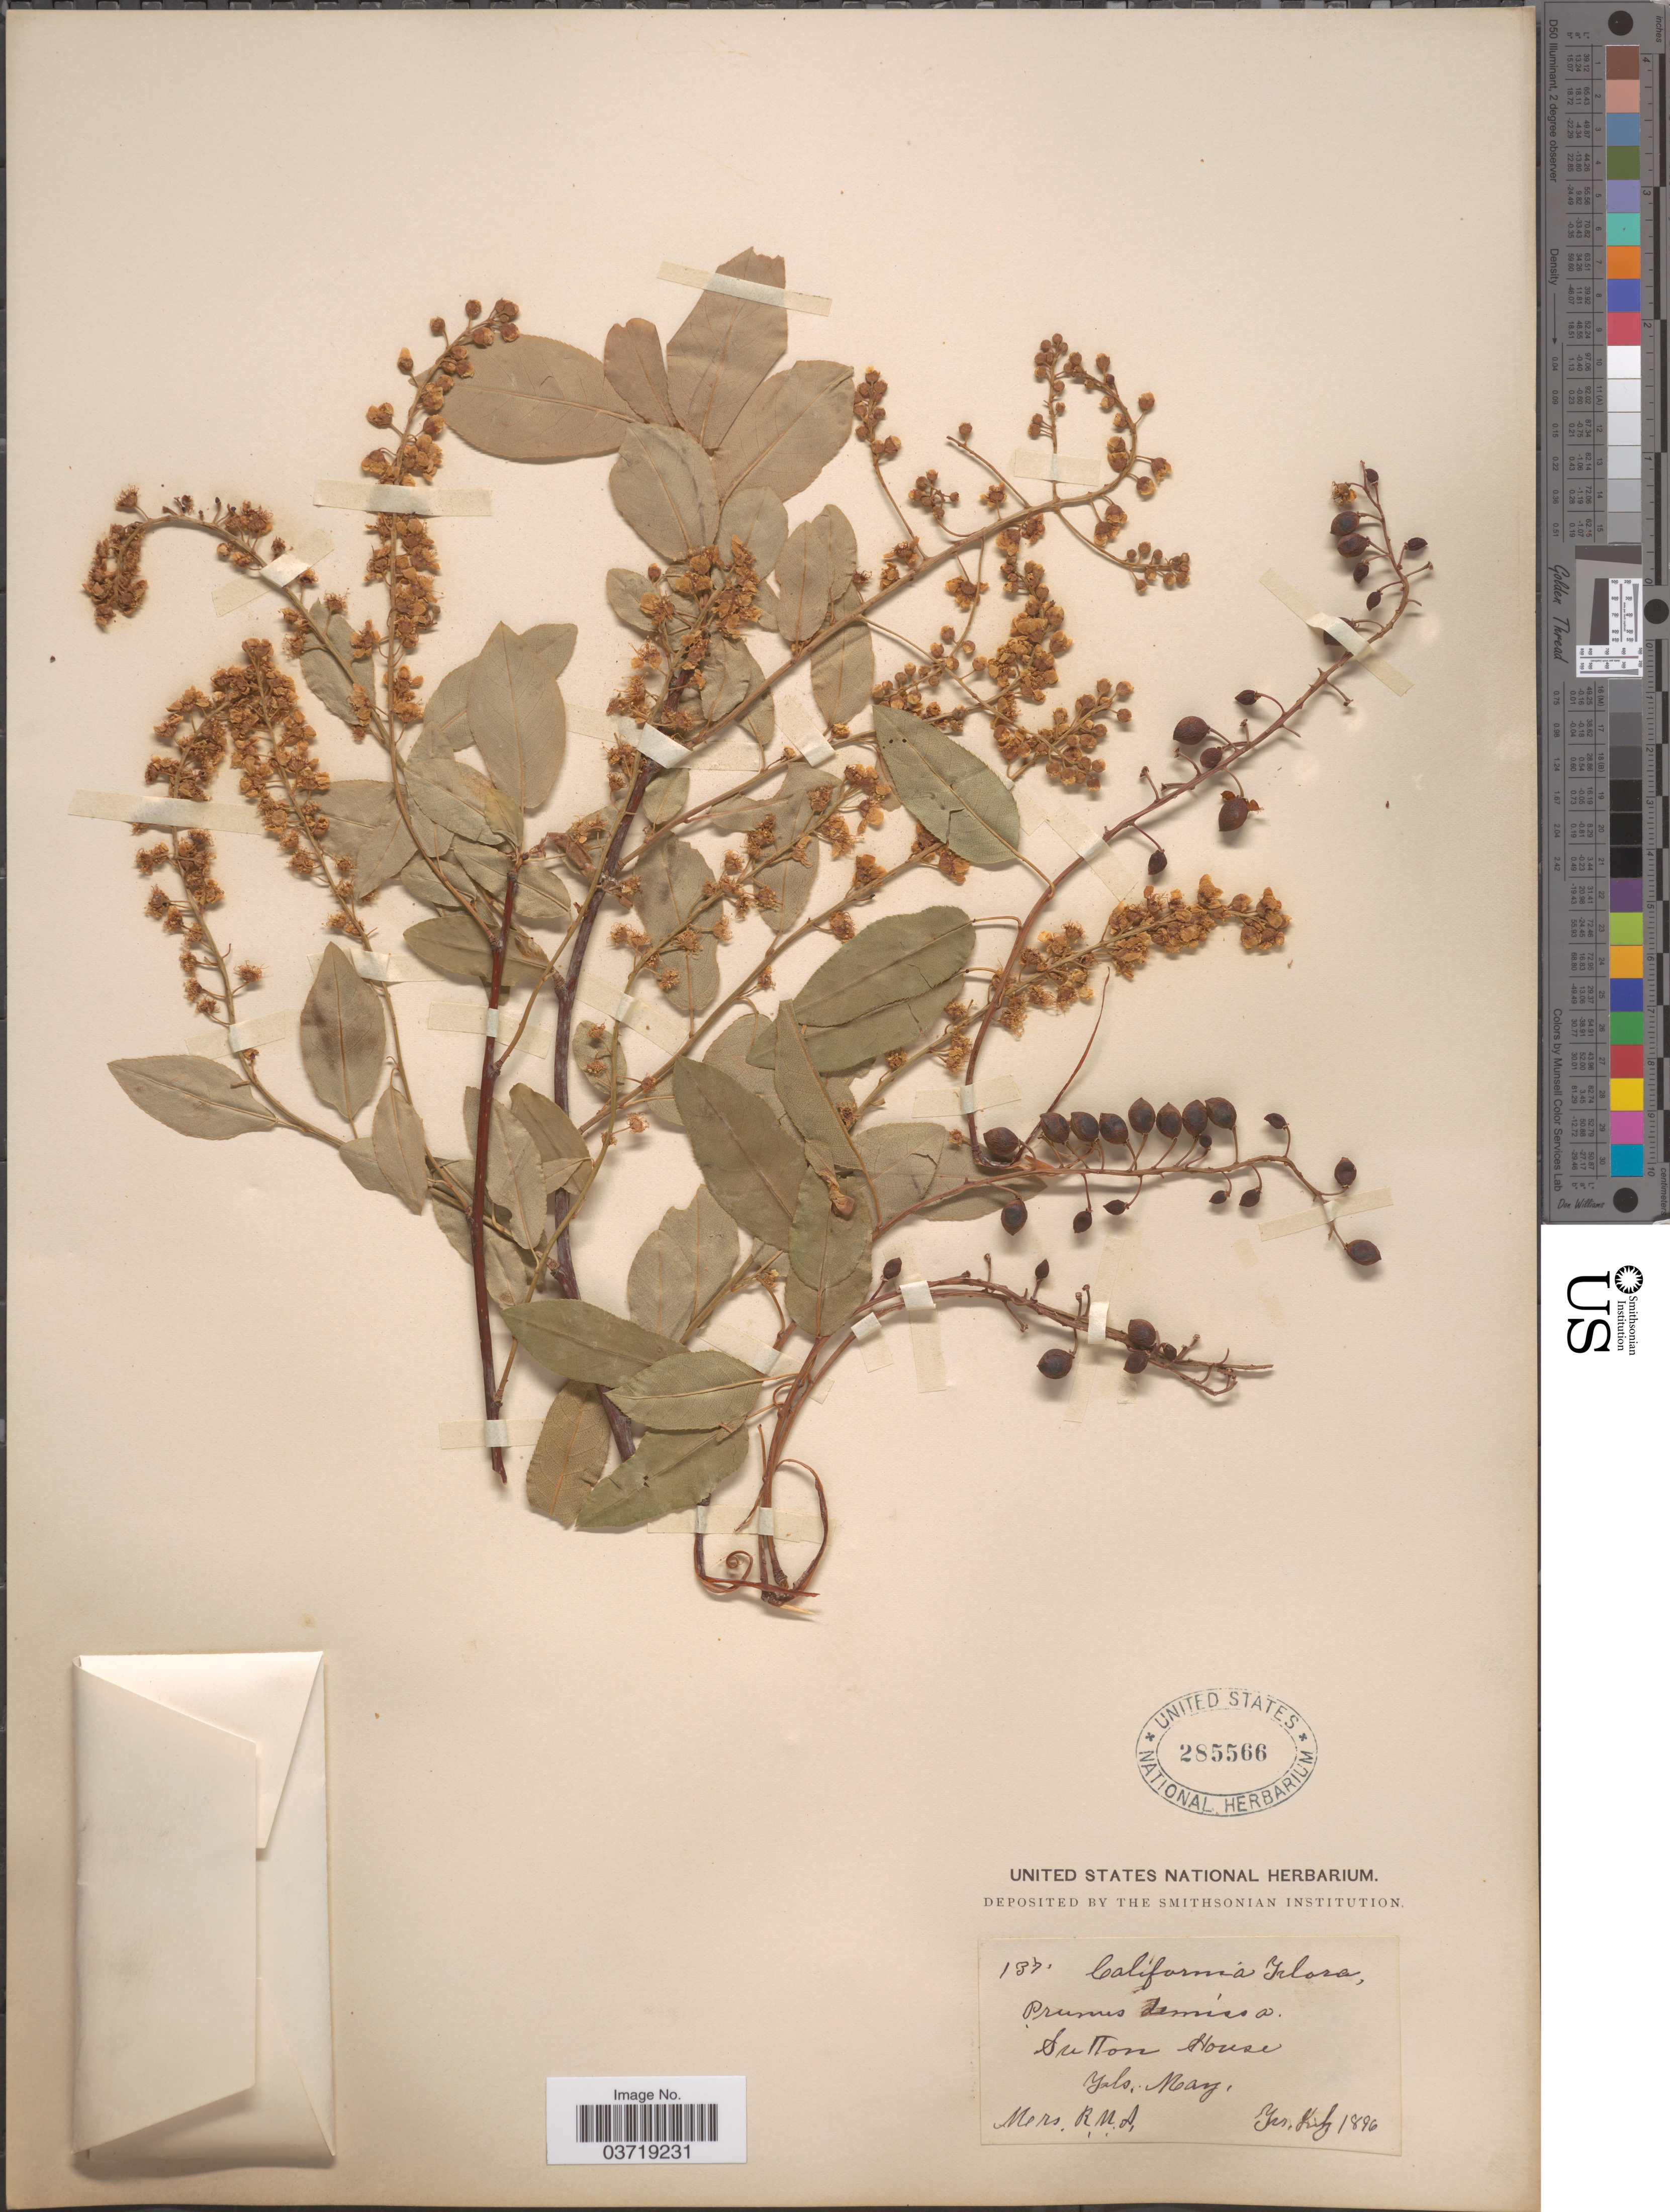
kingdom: Plantae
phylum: Tracheophyta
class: Magnoliopsida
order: Rosales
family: Rosaceae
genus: Prunus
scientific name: Prunus virginiana var. demissa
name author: (Nutt.) Torr.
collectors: Mrs. R. M. A.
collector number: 137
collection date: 1896-05/1896-07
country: United States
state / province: California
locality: Sulton House.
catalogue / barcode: US 285566